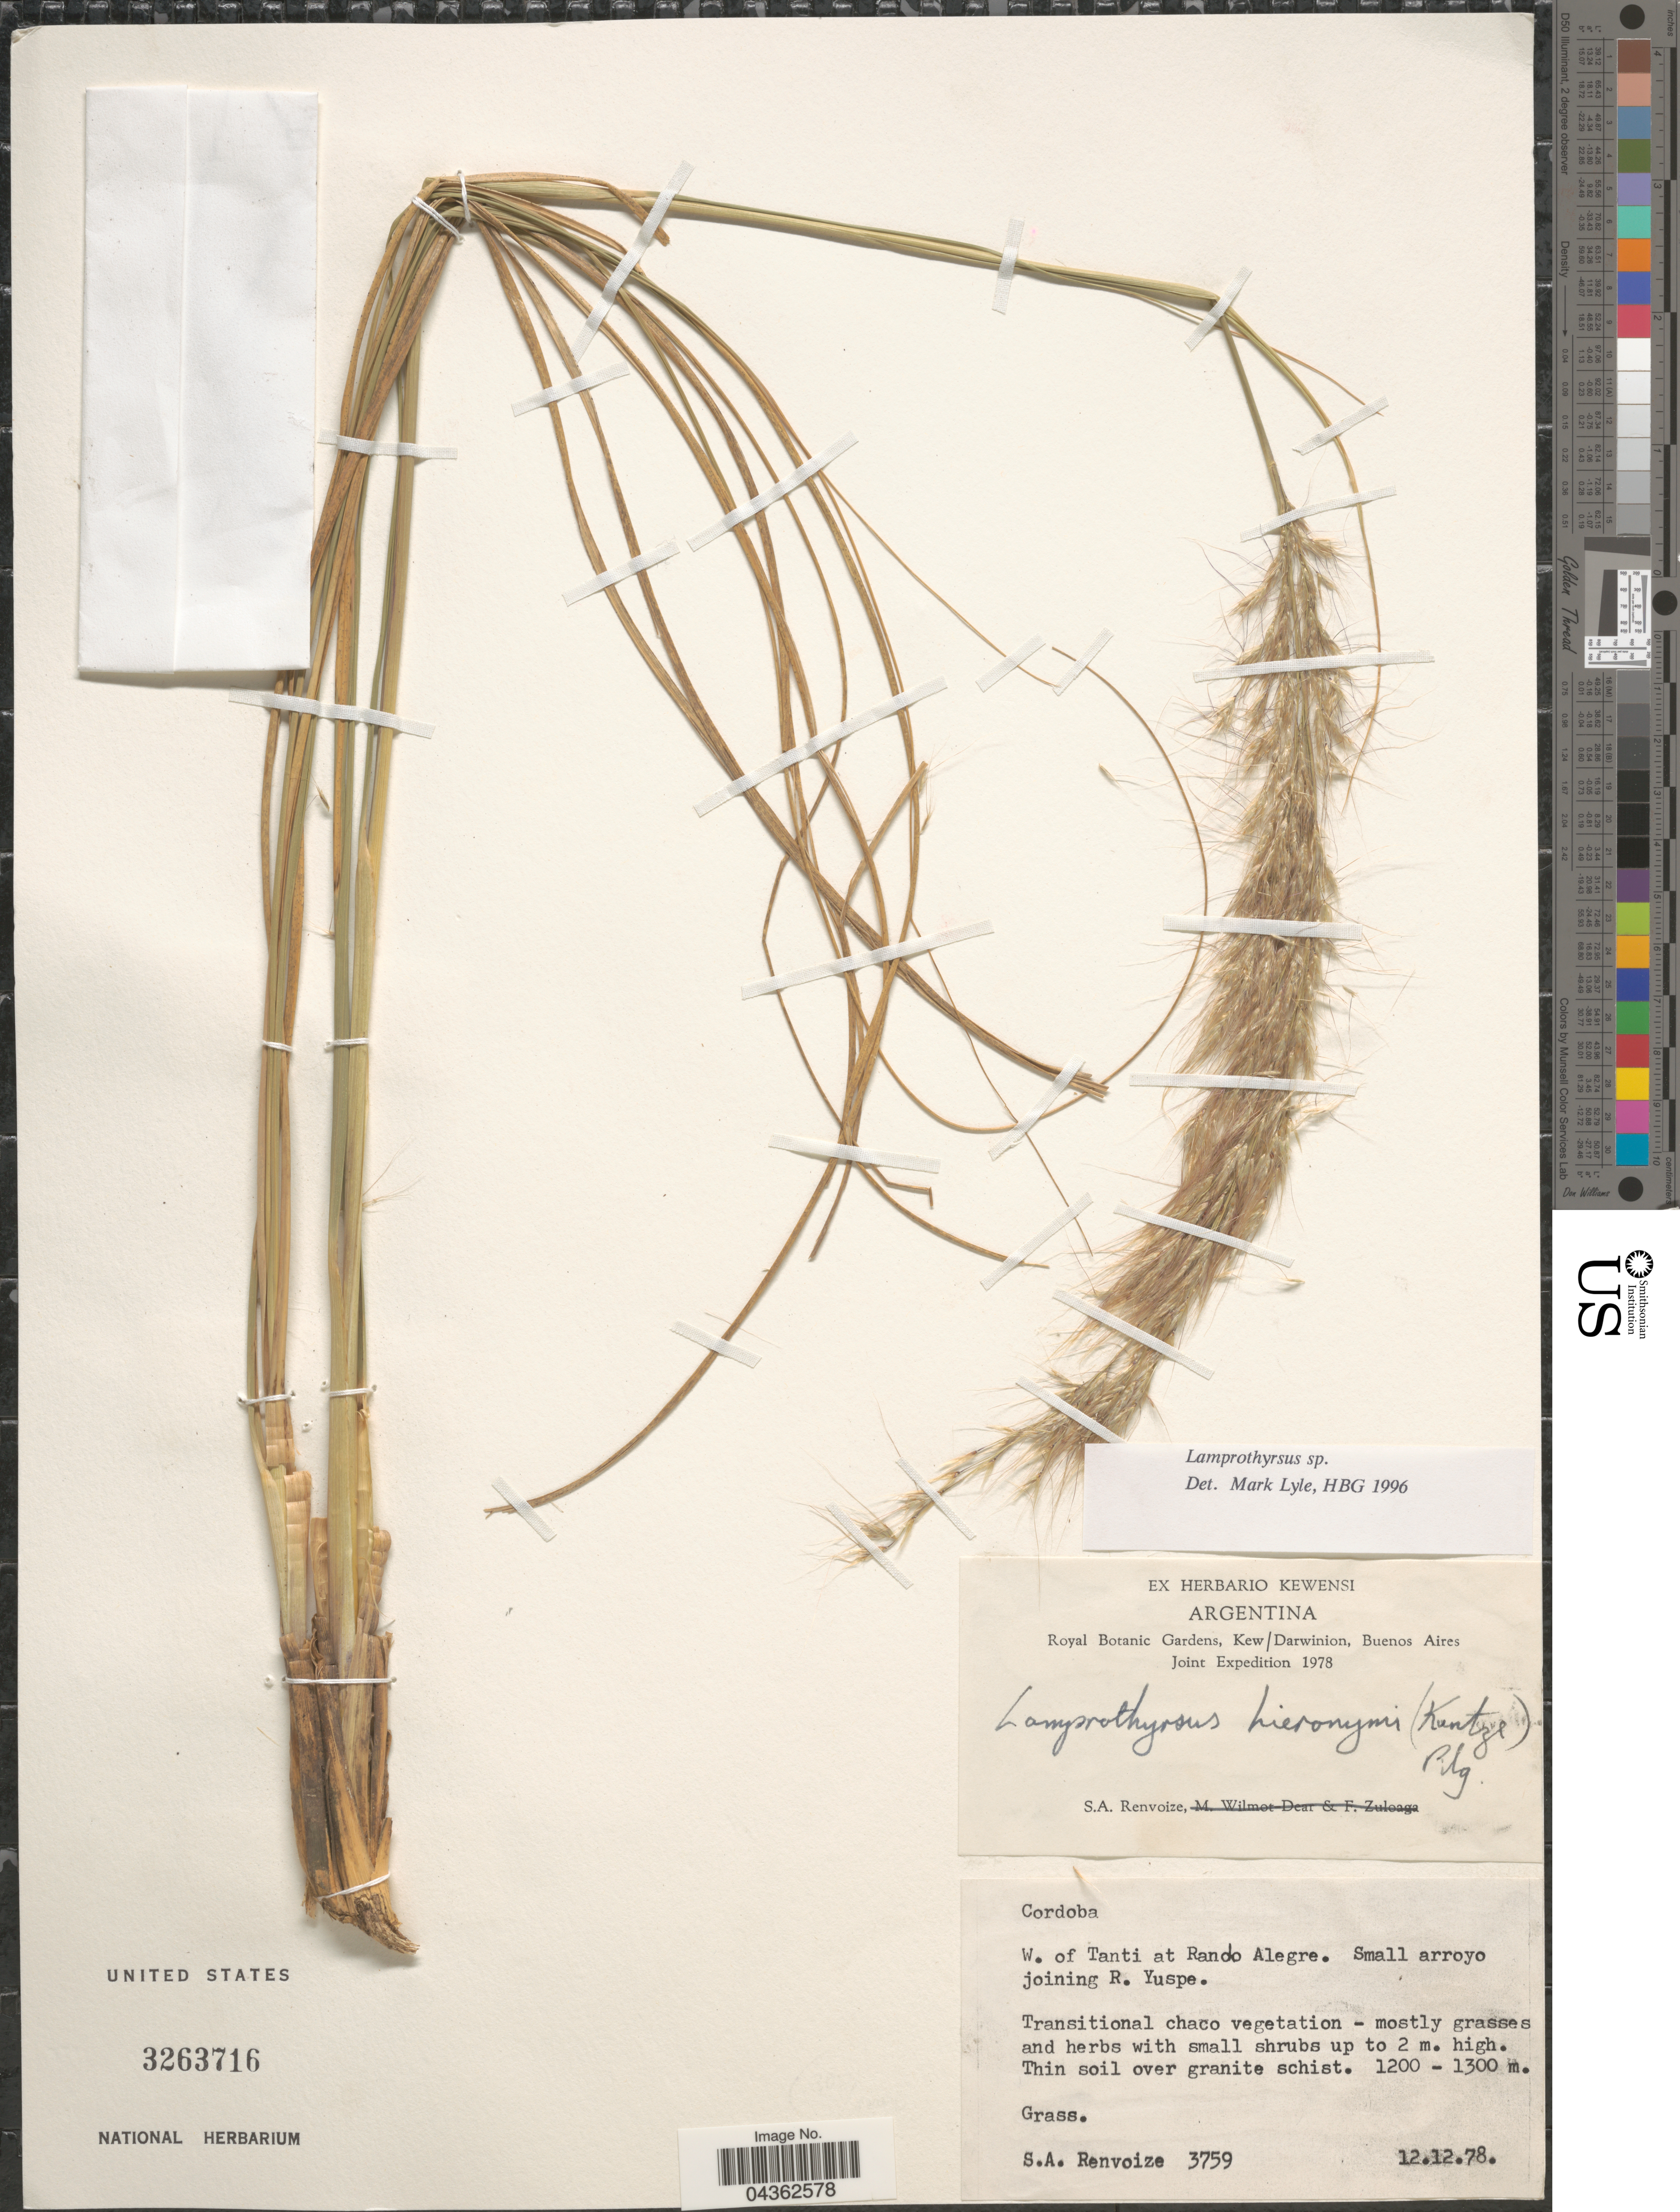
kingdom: Plantae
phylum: Tracheophyta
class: Liliopsida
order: Poales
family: Poaceae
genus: Cortaderia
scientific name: Cortaderia hieronymi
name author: (Kuntze) H.P. Linder & N.P. Barker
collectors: S. A. Renvoize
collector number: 3759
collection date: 1978-12-12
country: Argentina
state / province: Cordoba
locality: Royal Botanic Gardens, Kew/Darwinion, Buenos Aires Joint Expedition 1978. W. of Tanti at Rando Alegre. Small arroyo joining R. Yuspe.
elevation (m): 1200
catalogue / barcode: US 3263716